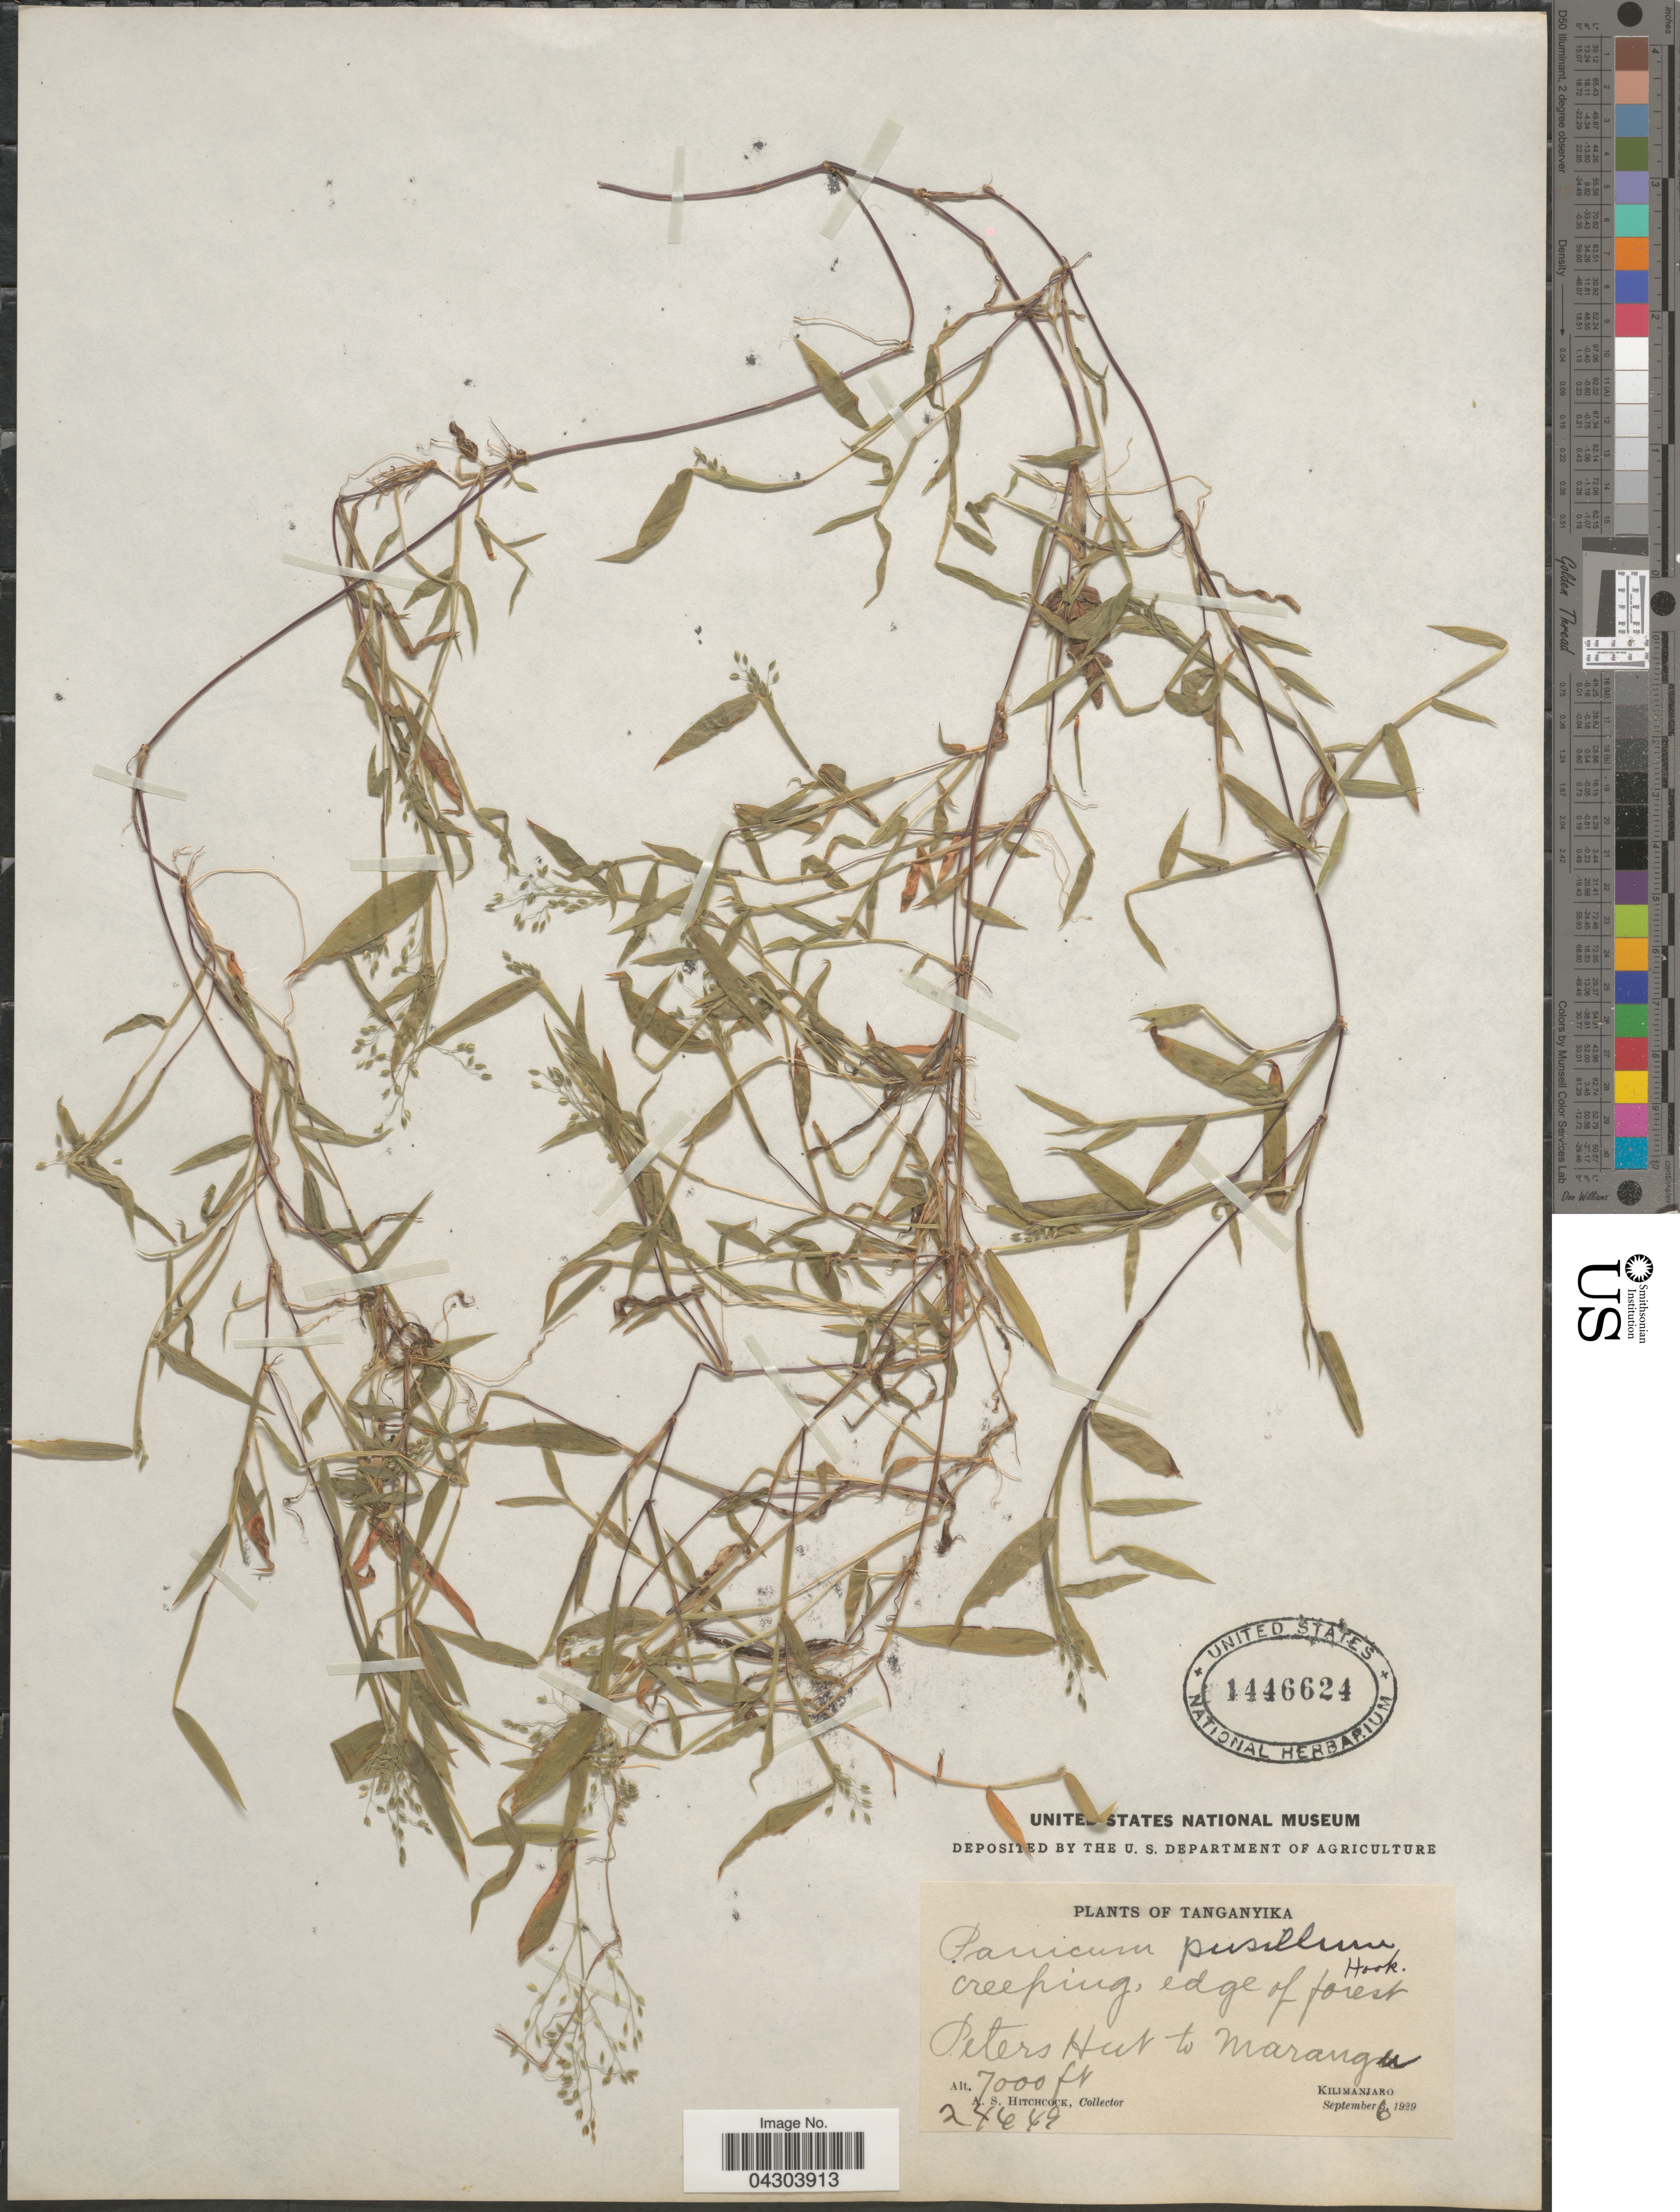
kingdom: Plantae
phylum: Tracheophyta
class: Liliopsida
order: Poales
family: Poaceae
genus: Panicum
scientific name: Panicum pusillum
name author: Hook. f.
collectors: A. S. Hitchcock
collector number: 24649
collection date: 1929-09-06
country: Tanzania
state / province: Kilimanjaro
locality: Tanganyika. Peters Hut to Marangu. Kilimanjaro.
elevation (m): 2134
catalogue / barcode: US 1446624